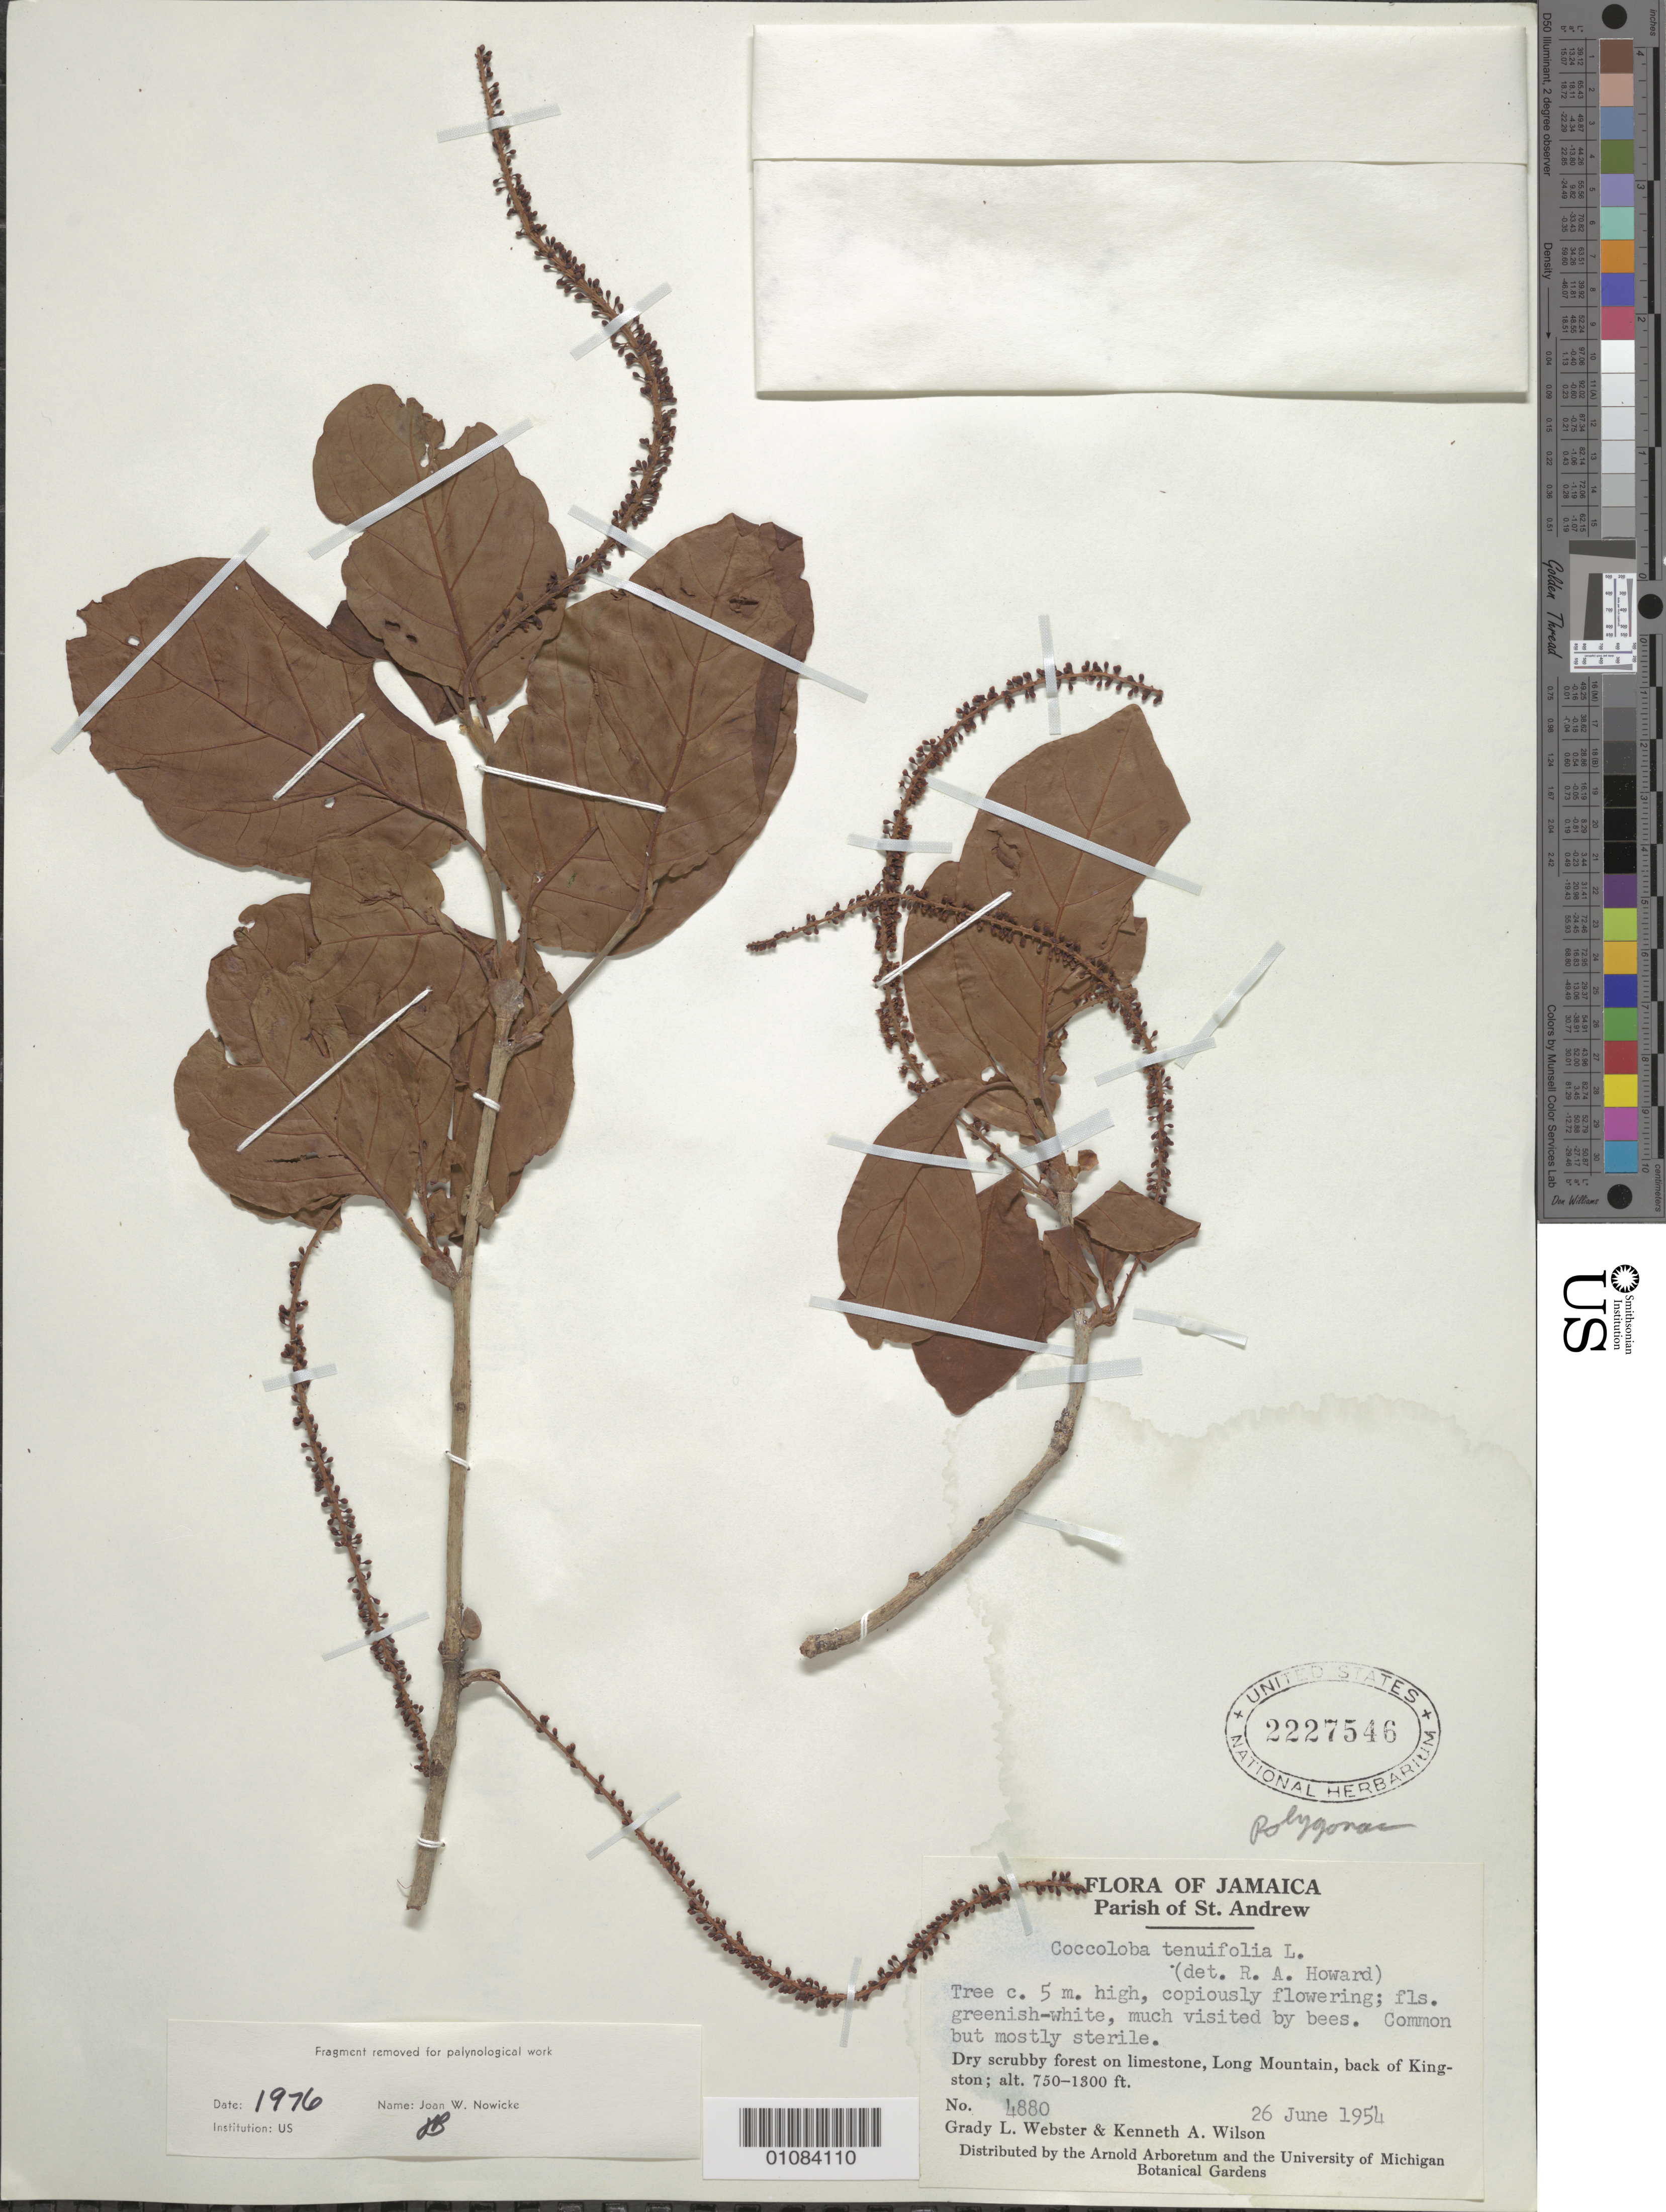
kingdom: Plantae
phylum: Tracheophyta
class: Magnoliopsida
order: Caryophyllales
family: Polygonaceae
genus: Coccoloba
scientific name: Coccoloba tenuifolia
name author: L.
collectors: G. L. Webster & K. A. Wilson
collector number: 4880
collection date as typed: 26 Jun 1954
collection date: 1954-06-26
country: Jamaica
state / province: Saint Andrew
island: Jamaica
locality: Long mountain, near back of Kingston.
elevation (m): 229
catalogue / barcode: US 2227546